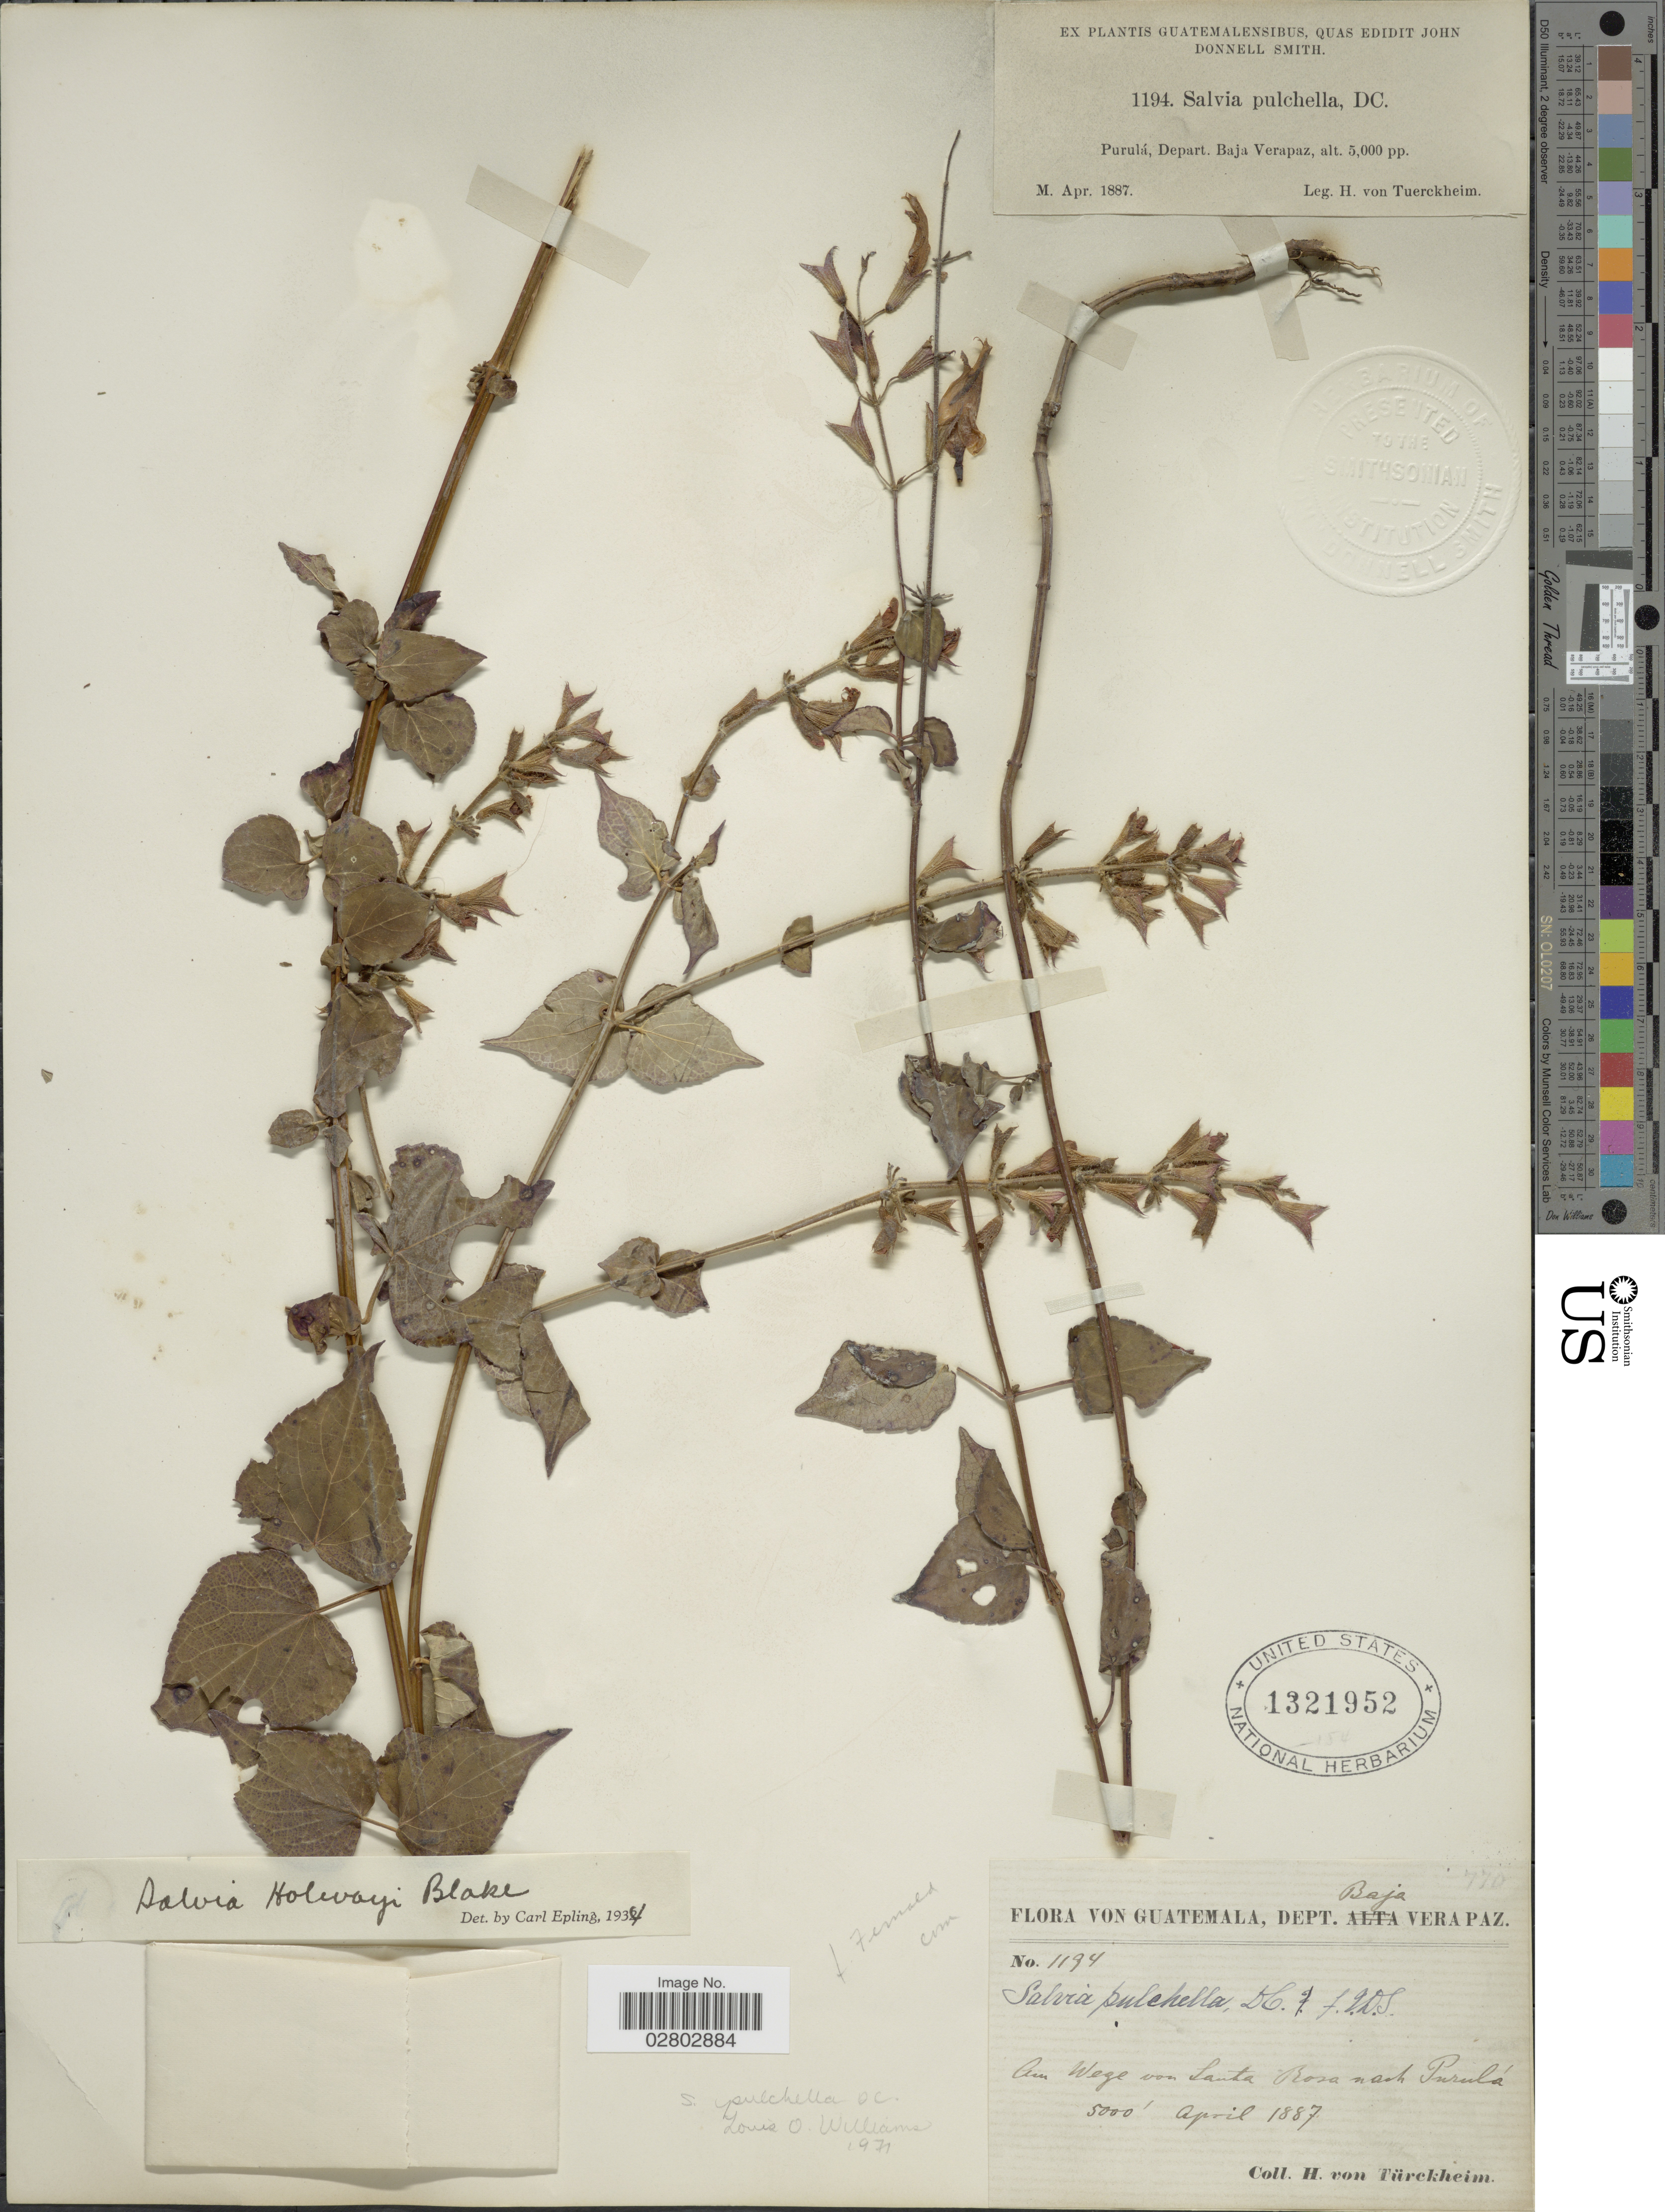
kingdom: Plantae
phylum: Tracheophyta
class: Magnoliopsida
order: Lamiales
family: Lamiaceae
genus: Salvia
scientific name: Salvia pulchella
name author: DC.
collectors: H. von Türckheim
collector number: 1194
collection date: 1887-04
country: Guatemala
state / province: Baja Verapaz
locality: Dept. Baja Vera Paz, Am Wege von Santa Rosa nach Purulá. Purulá.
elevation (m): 1524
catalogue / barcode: US 1321952